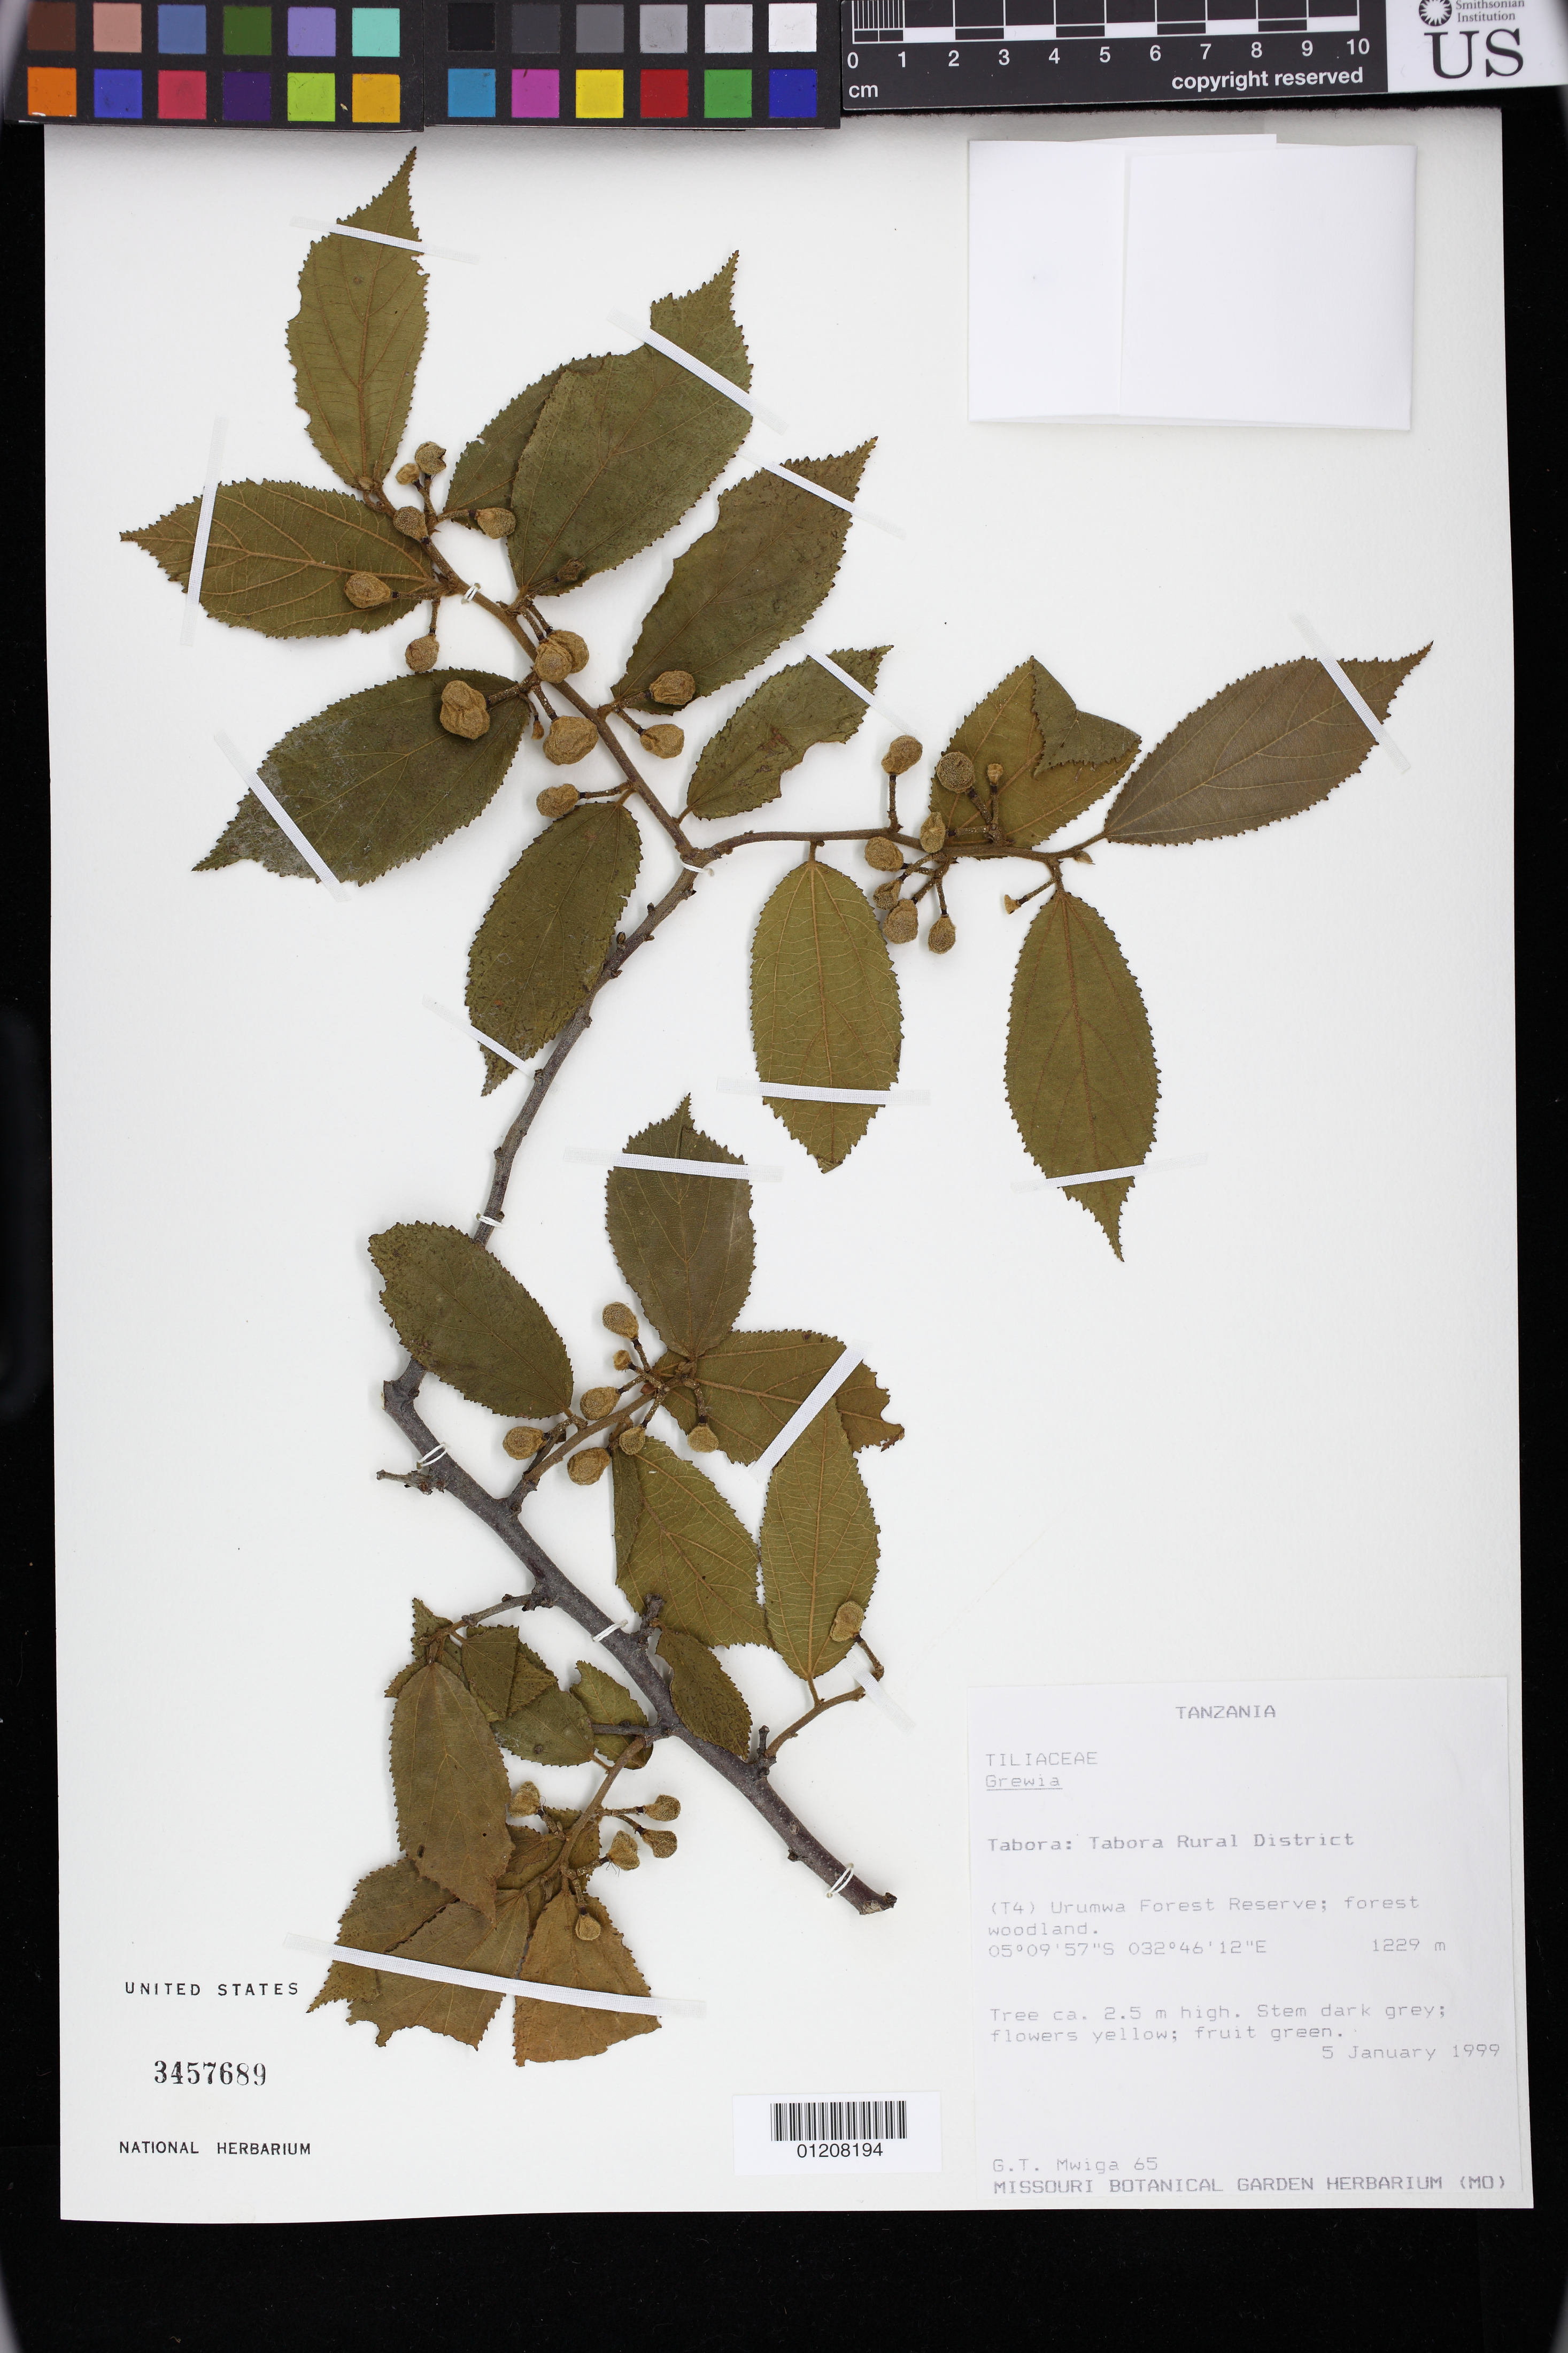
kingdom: Plantae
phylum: Tracheophyta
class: Magnoliopsida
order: Malvales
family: Malvaceae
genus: Grewia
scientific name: Grewia sp.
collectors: G. Mwiga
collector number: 65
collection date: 1999-01-05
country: Tanzania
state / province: Tabora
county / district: Tabora Rural District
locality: (T4) Urumwa Forest Reserve; forest woodland.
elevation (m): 1229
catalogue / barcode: US 3457689